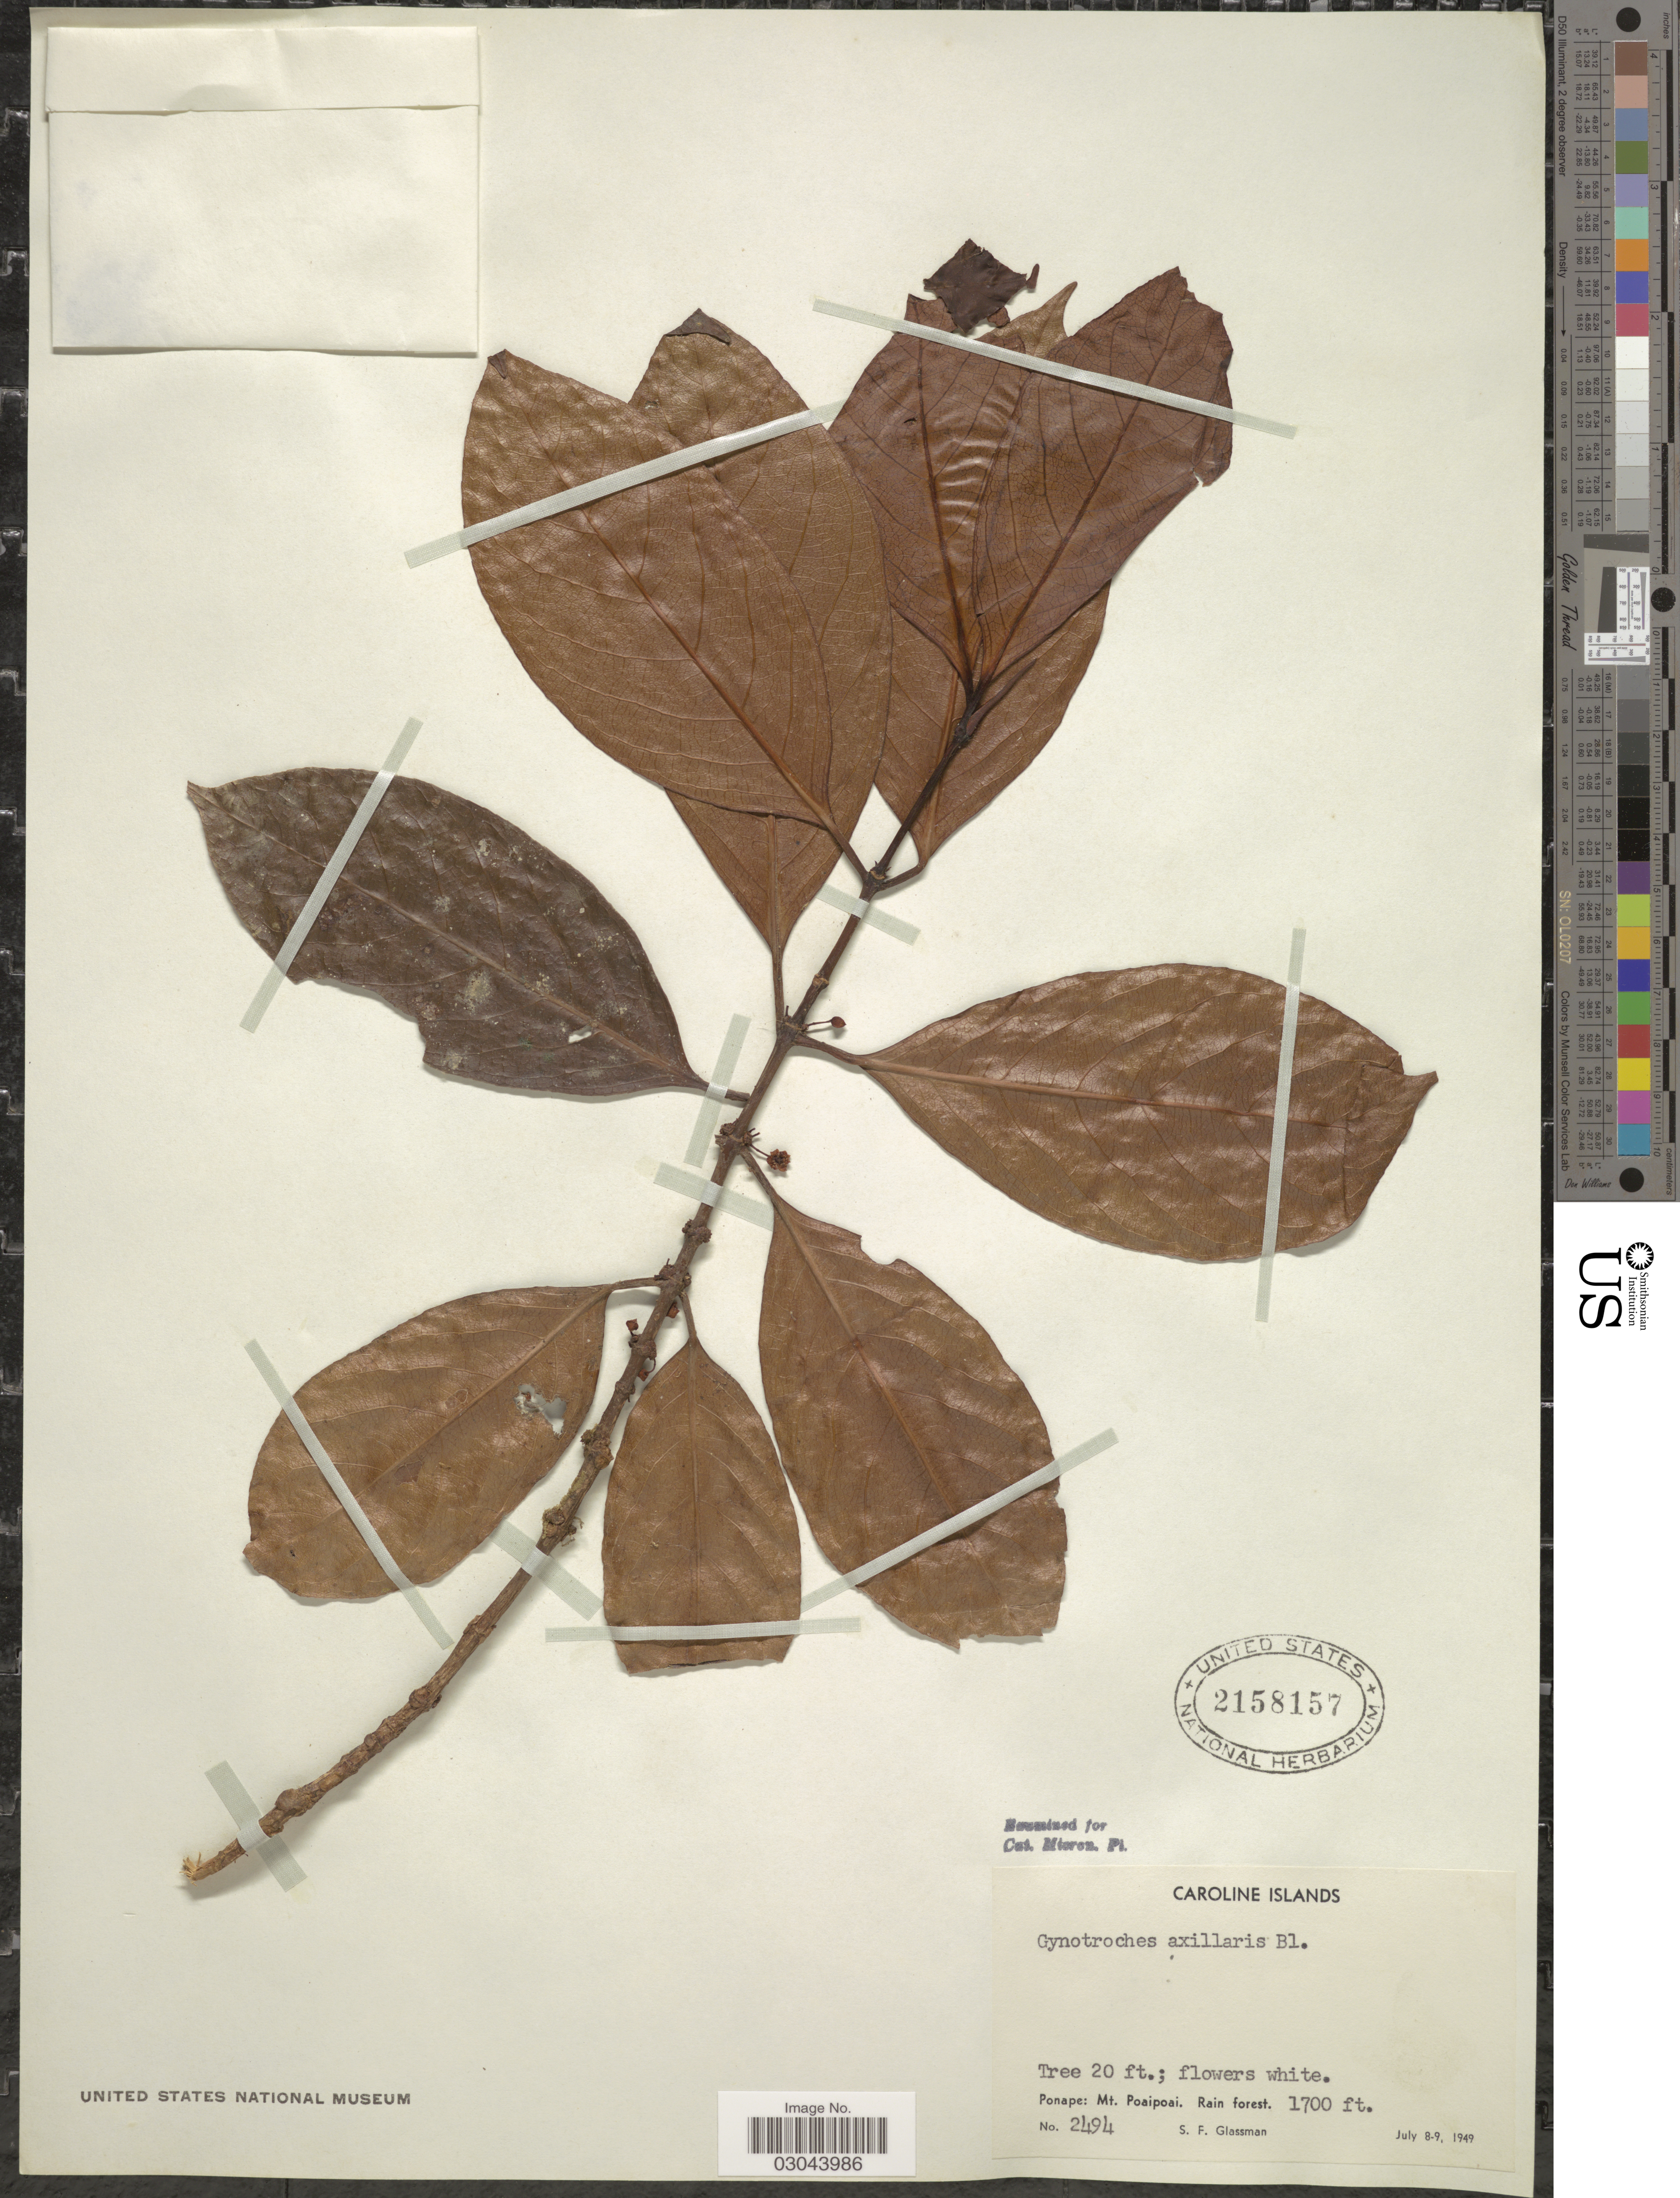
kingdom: Plantae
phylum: Tracheophyta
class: Magnoliopsida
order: Malpighiales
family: Rhizophoraceae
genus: Gynotroches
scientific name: Gynotroches axillaris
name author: Blume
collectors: S. F. Glassman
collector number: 2494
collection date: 1949-07-08/1949-07-09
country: Micronesia, Federated States of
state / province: Pohnpei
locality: Caroline Islands. Ponape: Mt. Poaipoai.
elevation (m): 518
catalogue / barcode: US 2158157